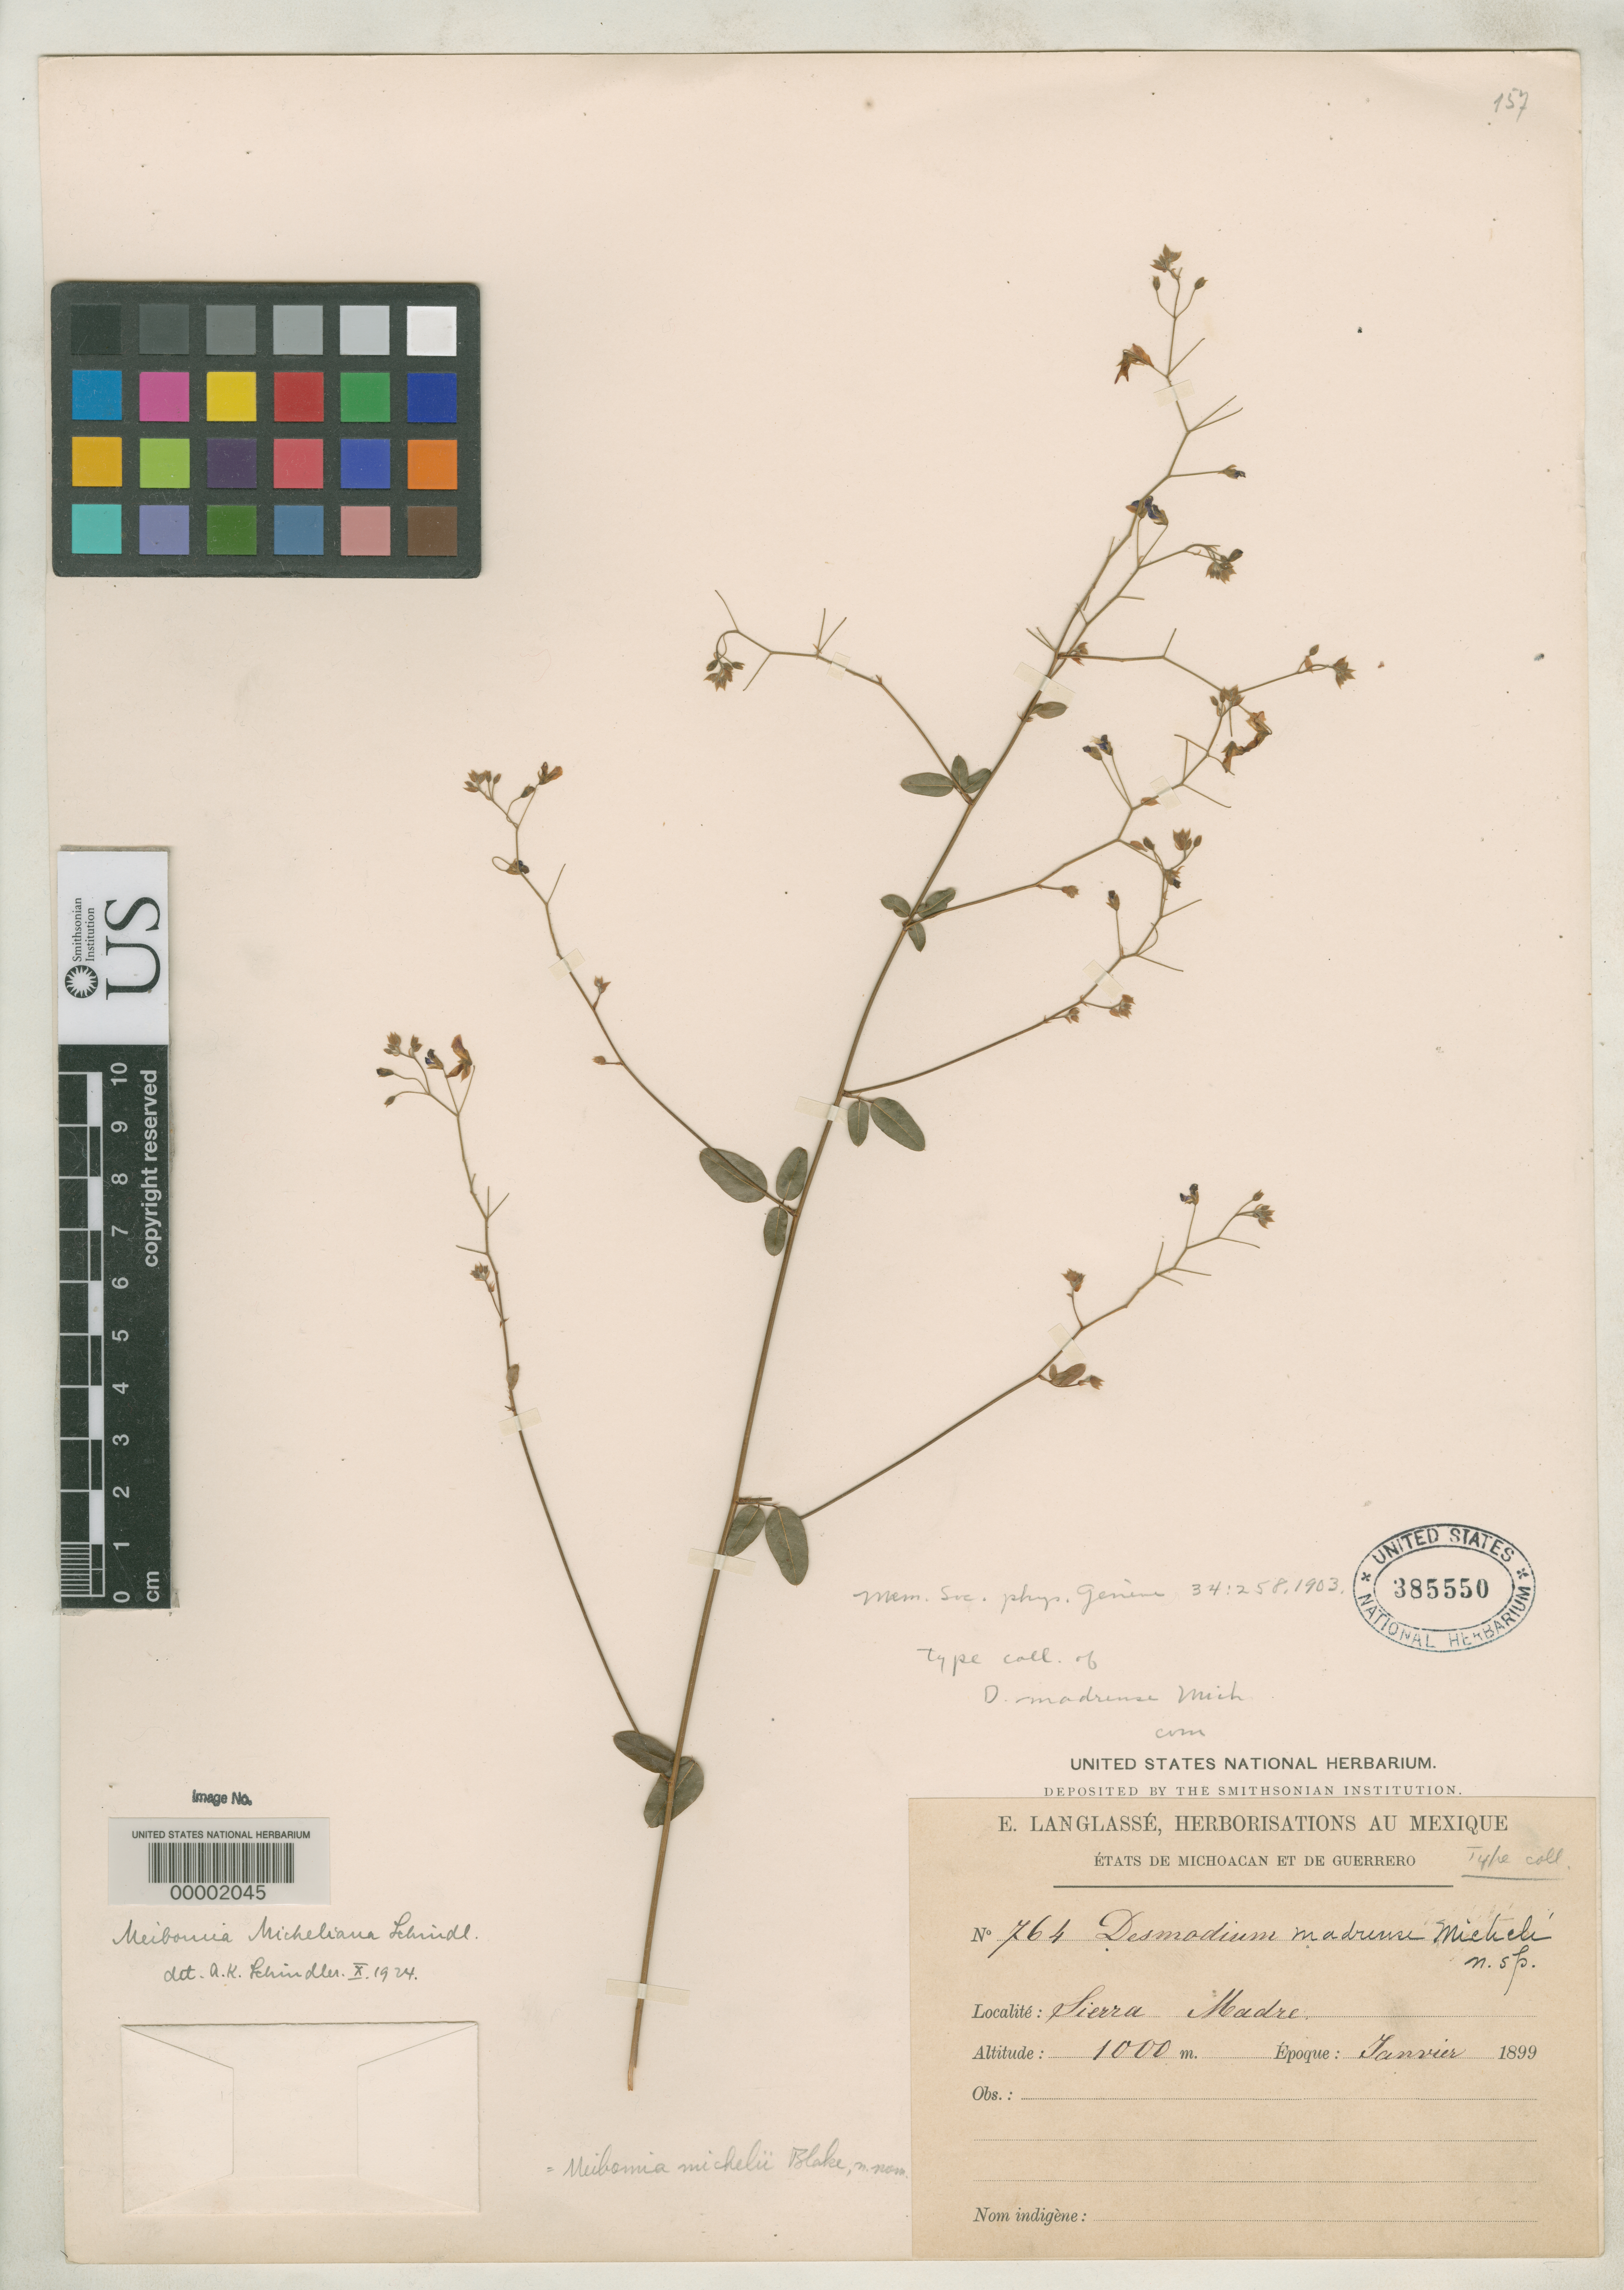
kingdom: Plantae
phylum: Tracheophyta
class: Magnoliopsida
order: Fabales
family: Fabaceae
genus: Desmodium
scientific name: Desmodium madrense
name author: Micheli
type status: Type Collection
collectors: E. Langlassé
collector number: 764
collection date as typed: Jan 1899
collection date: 1899-01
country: Mexico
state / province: Guerrero / Oaxaca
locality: Sierra Madre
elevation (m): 1000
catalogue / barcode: US 385550